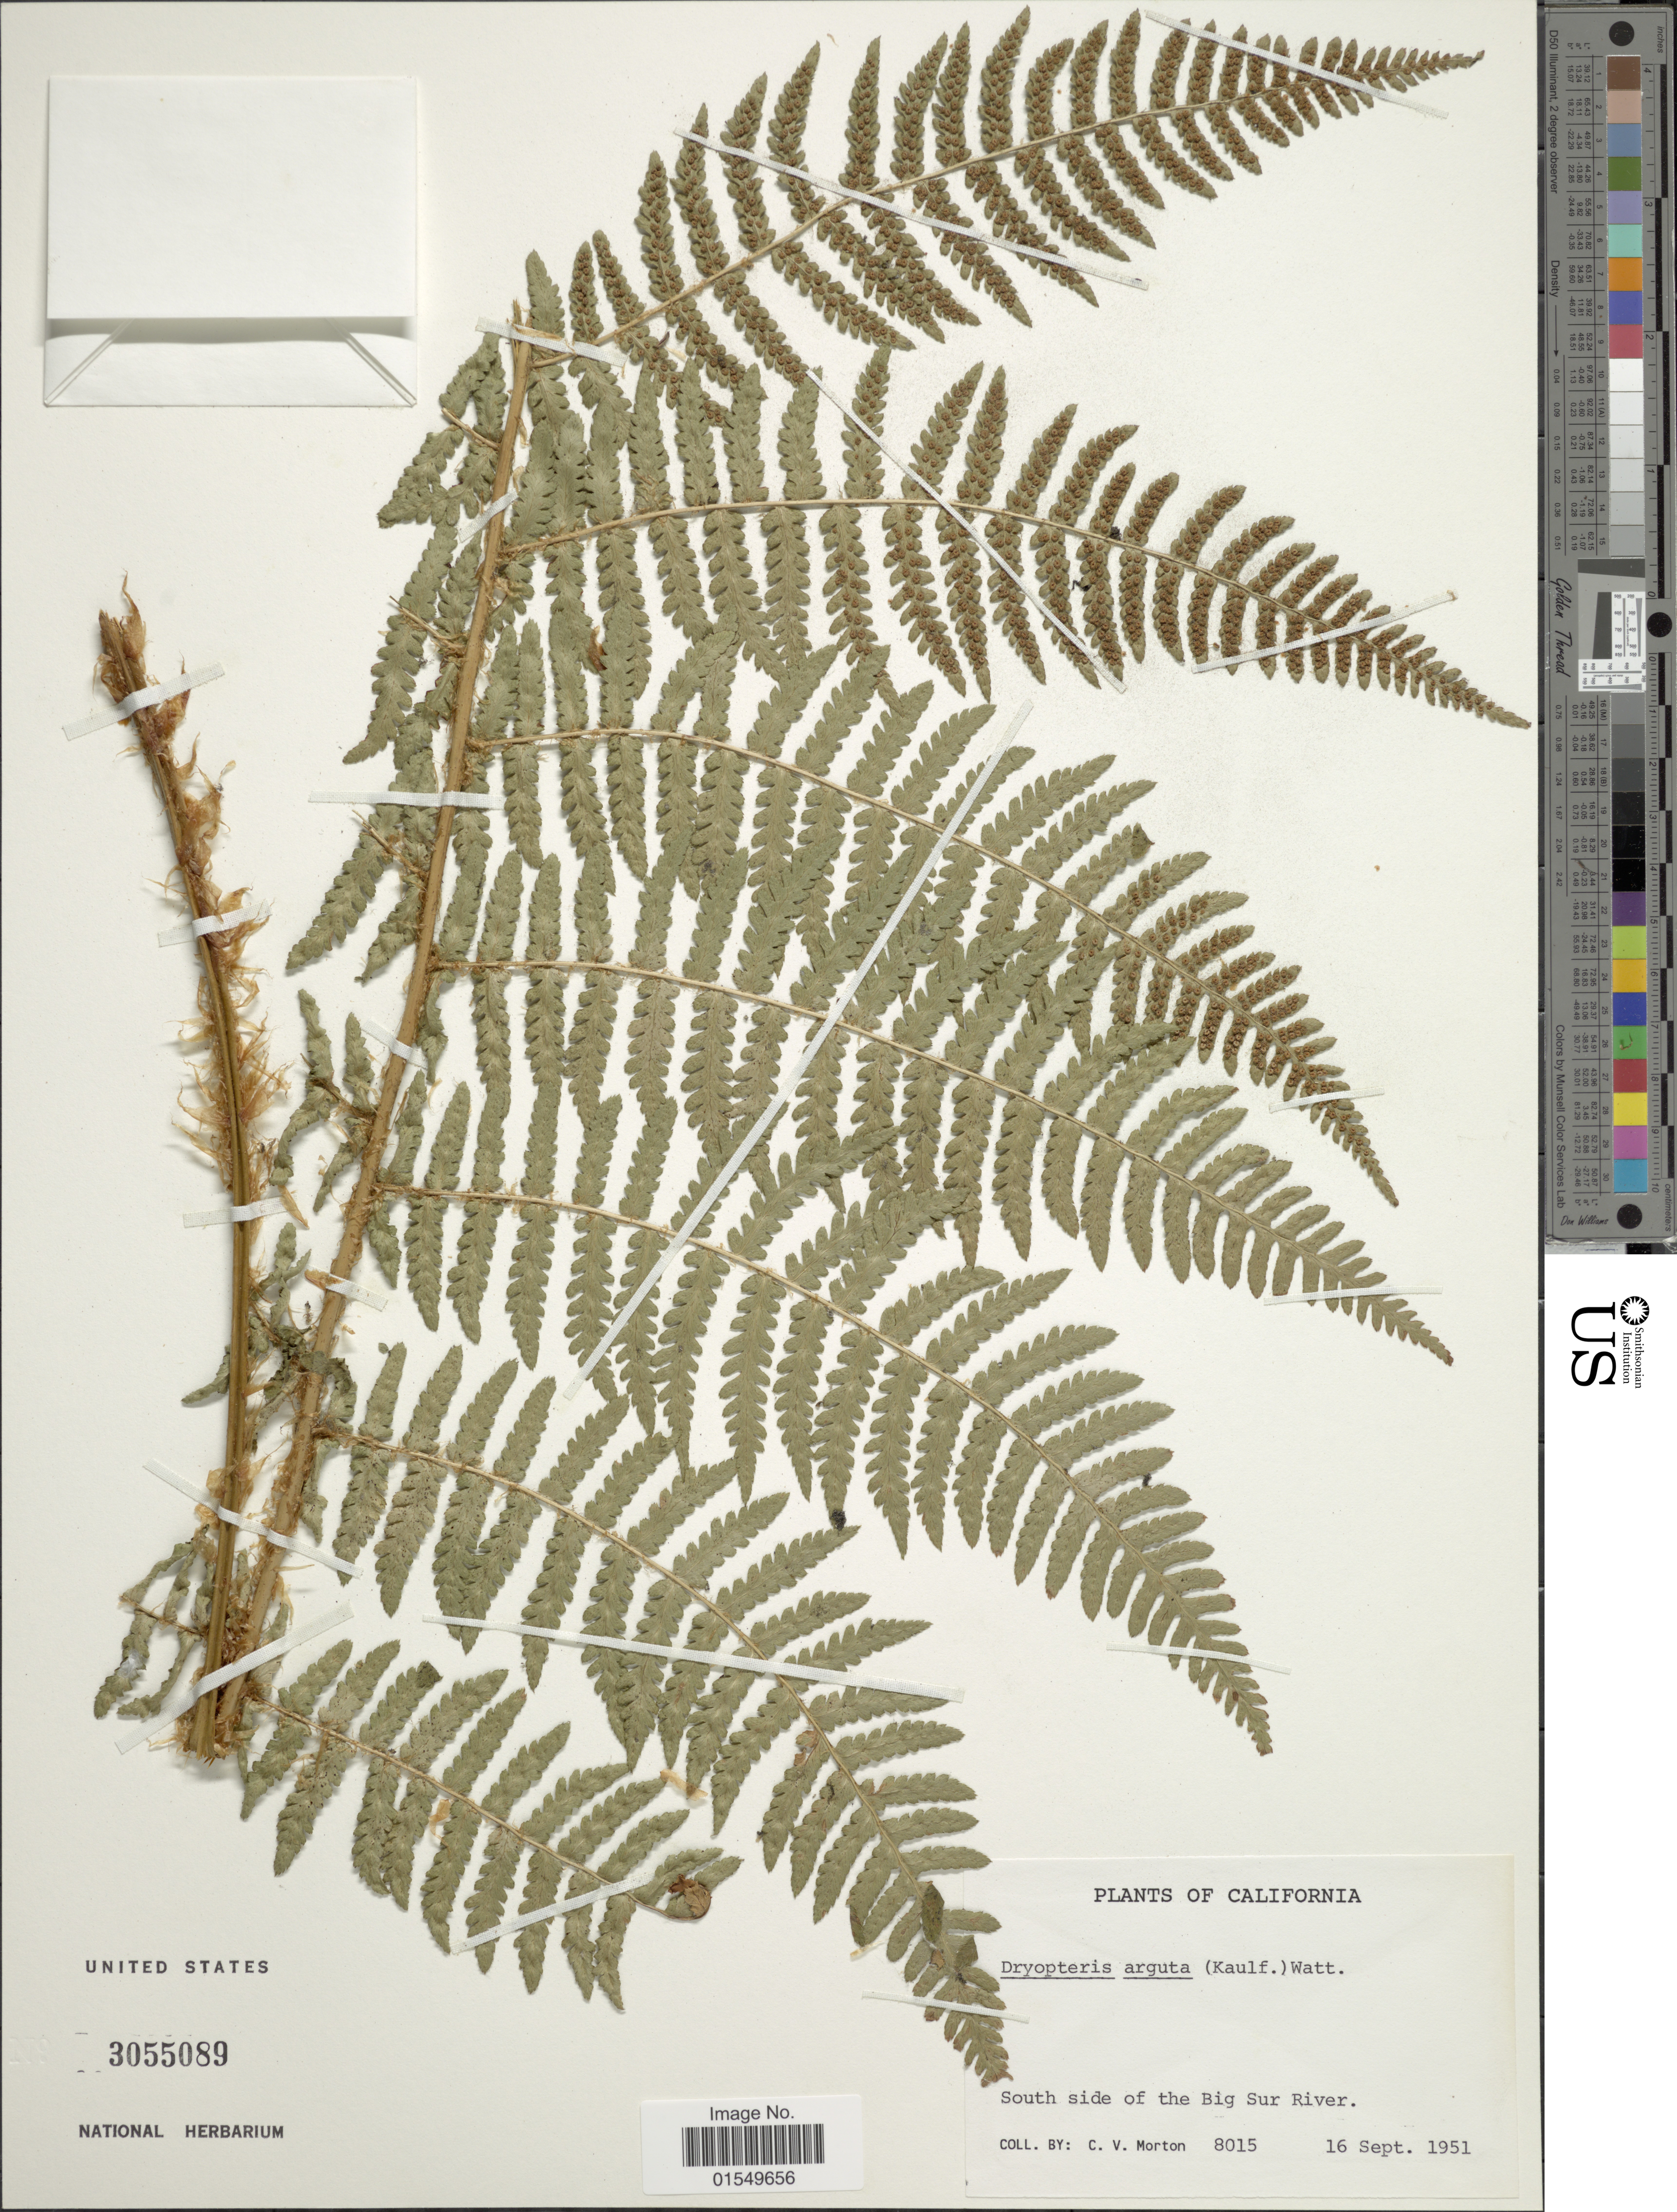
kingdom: Plantae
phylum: Tracheophyta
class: Polypodiopsida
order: Polypodiales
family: Dryopteridaceae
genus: Dryopteris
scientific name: Dryopteris arguta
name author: (Kaulf.) Maxon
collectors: C. V. Morton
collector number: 8015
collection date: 1951-09-16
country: United States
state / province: California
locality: South side of the Big Sur River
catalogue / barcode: US 3055089